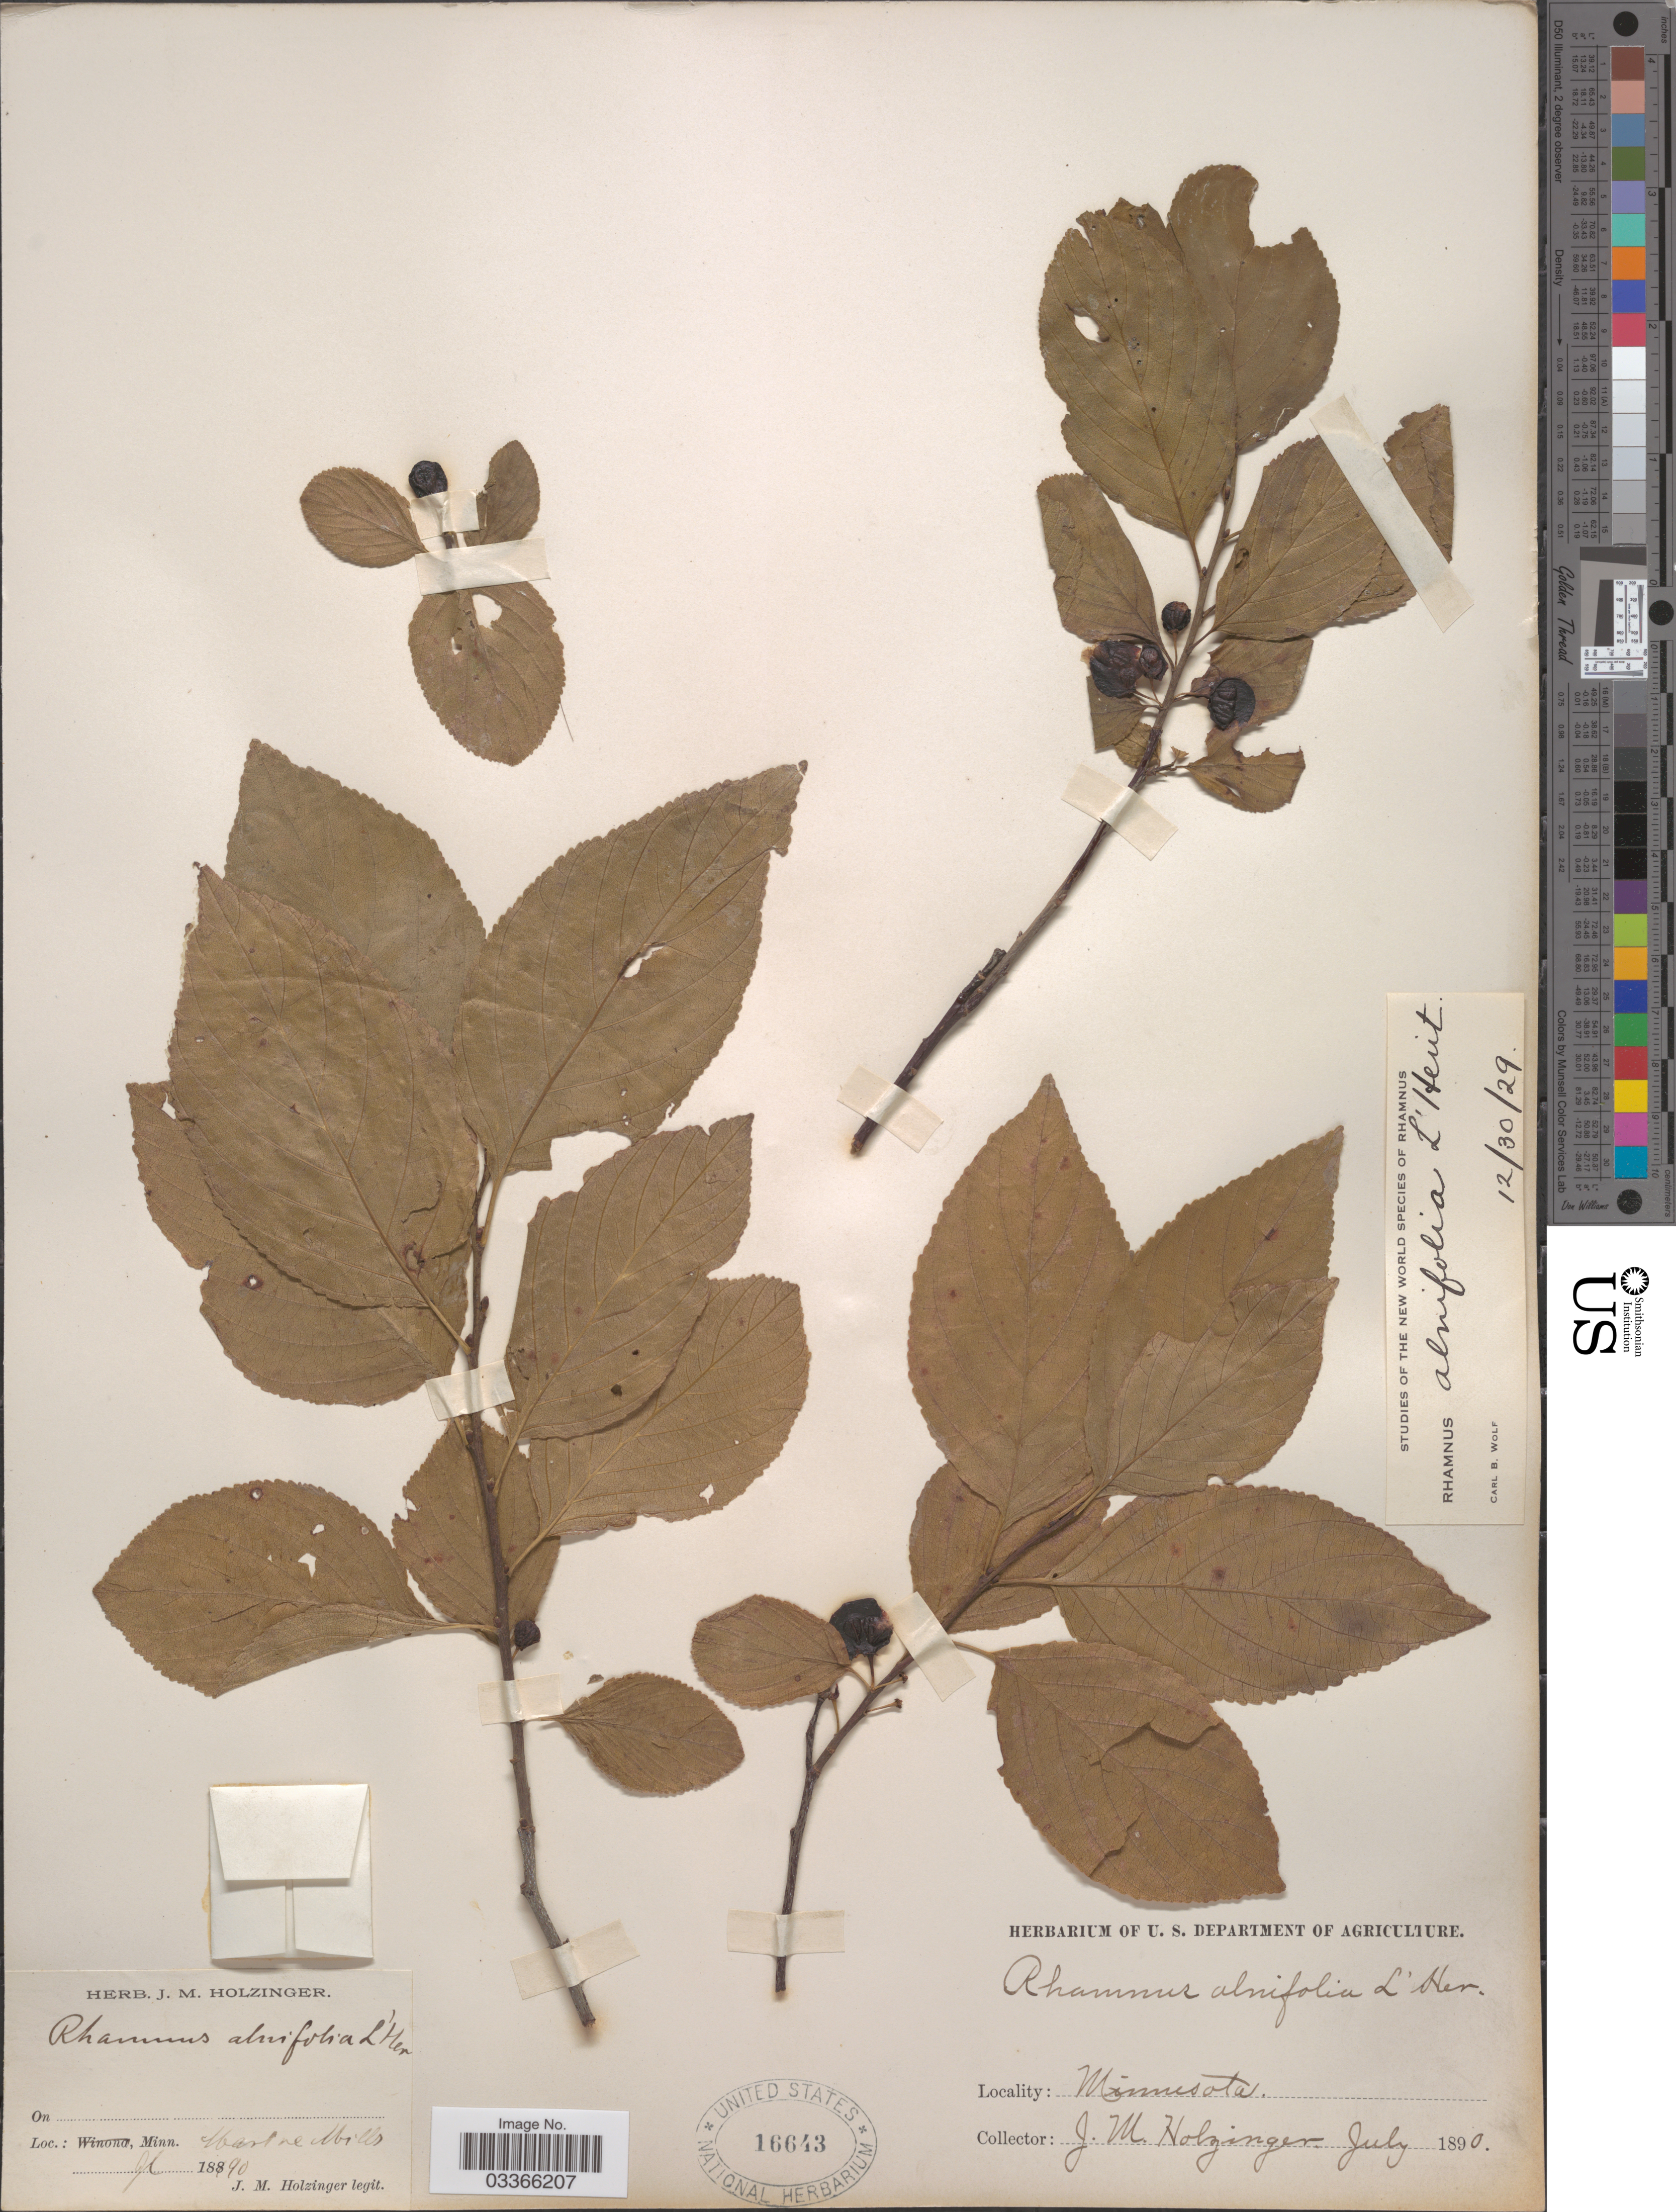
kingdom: Plantae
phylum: Tracheophyta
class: Magnoliopsida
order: Rosales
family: Rhamnaceae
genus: Rhamnus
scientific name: Rhamnus alnifolia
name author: L'Hér.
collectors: J. M. Holzinger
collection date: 1890-07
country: United States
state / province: Minnesota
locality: Marine Mills.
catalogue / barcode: US 16643